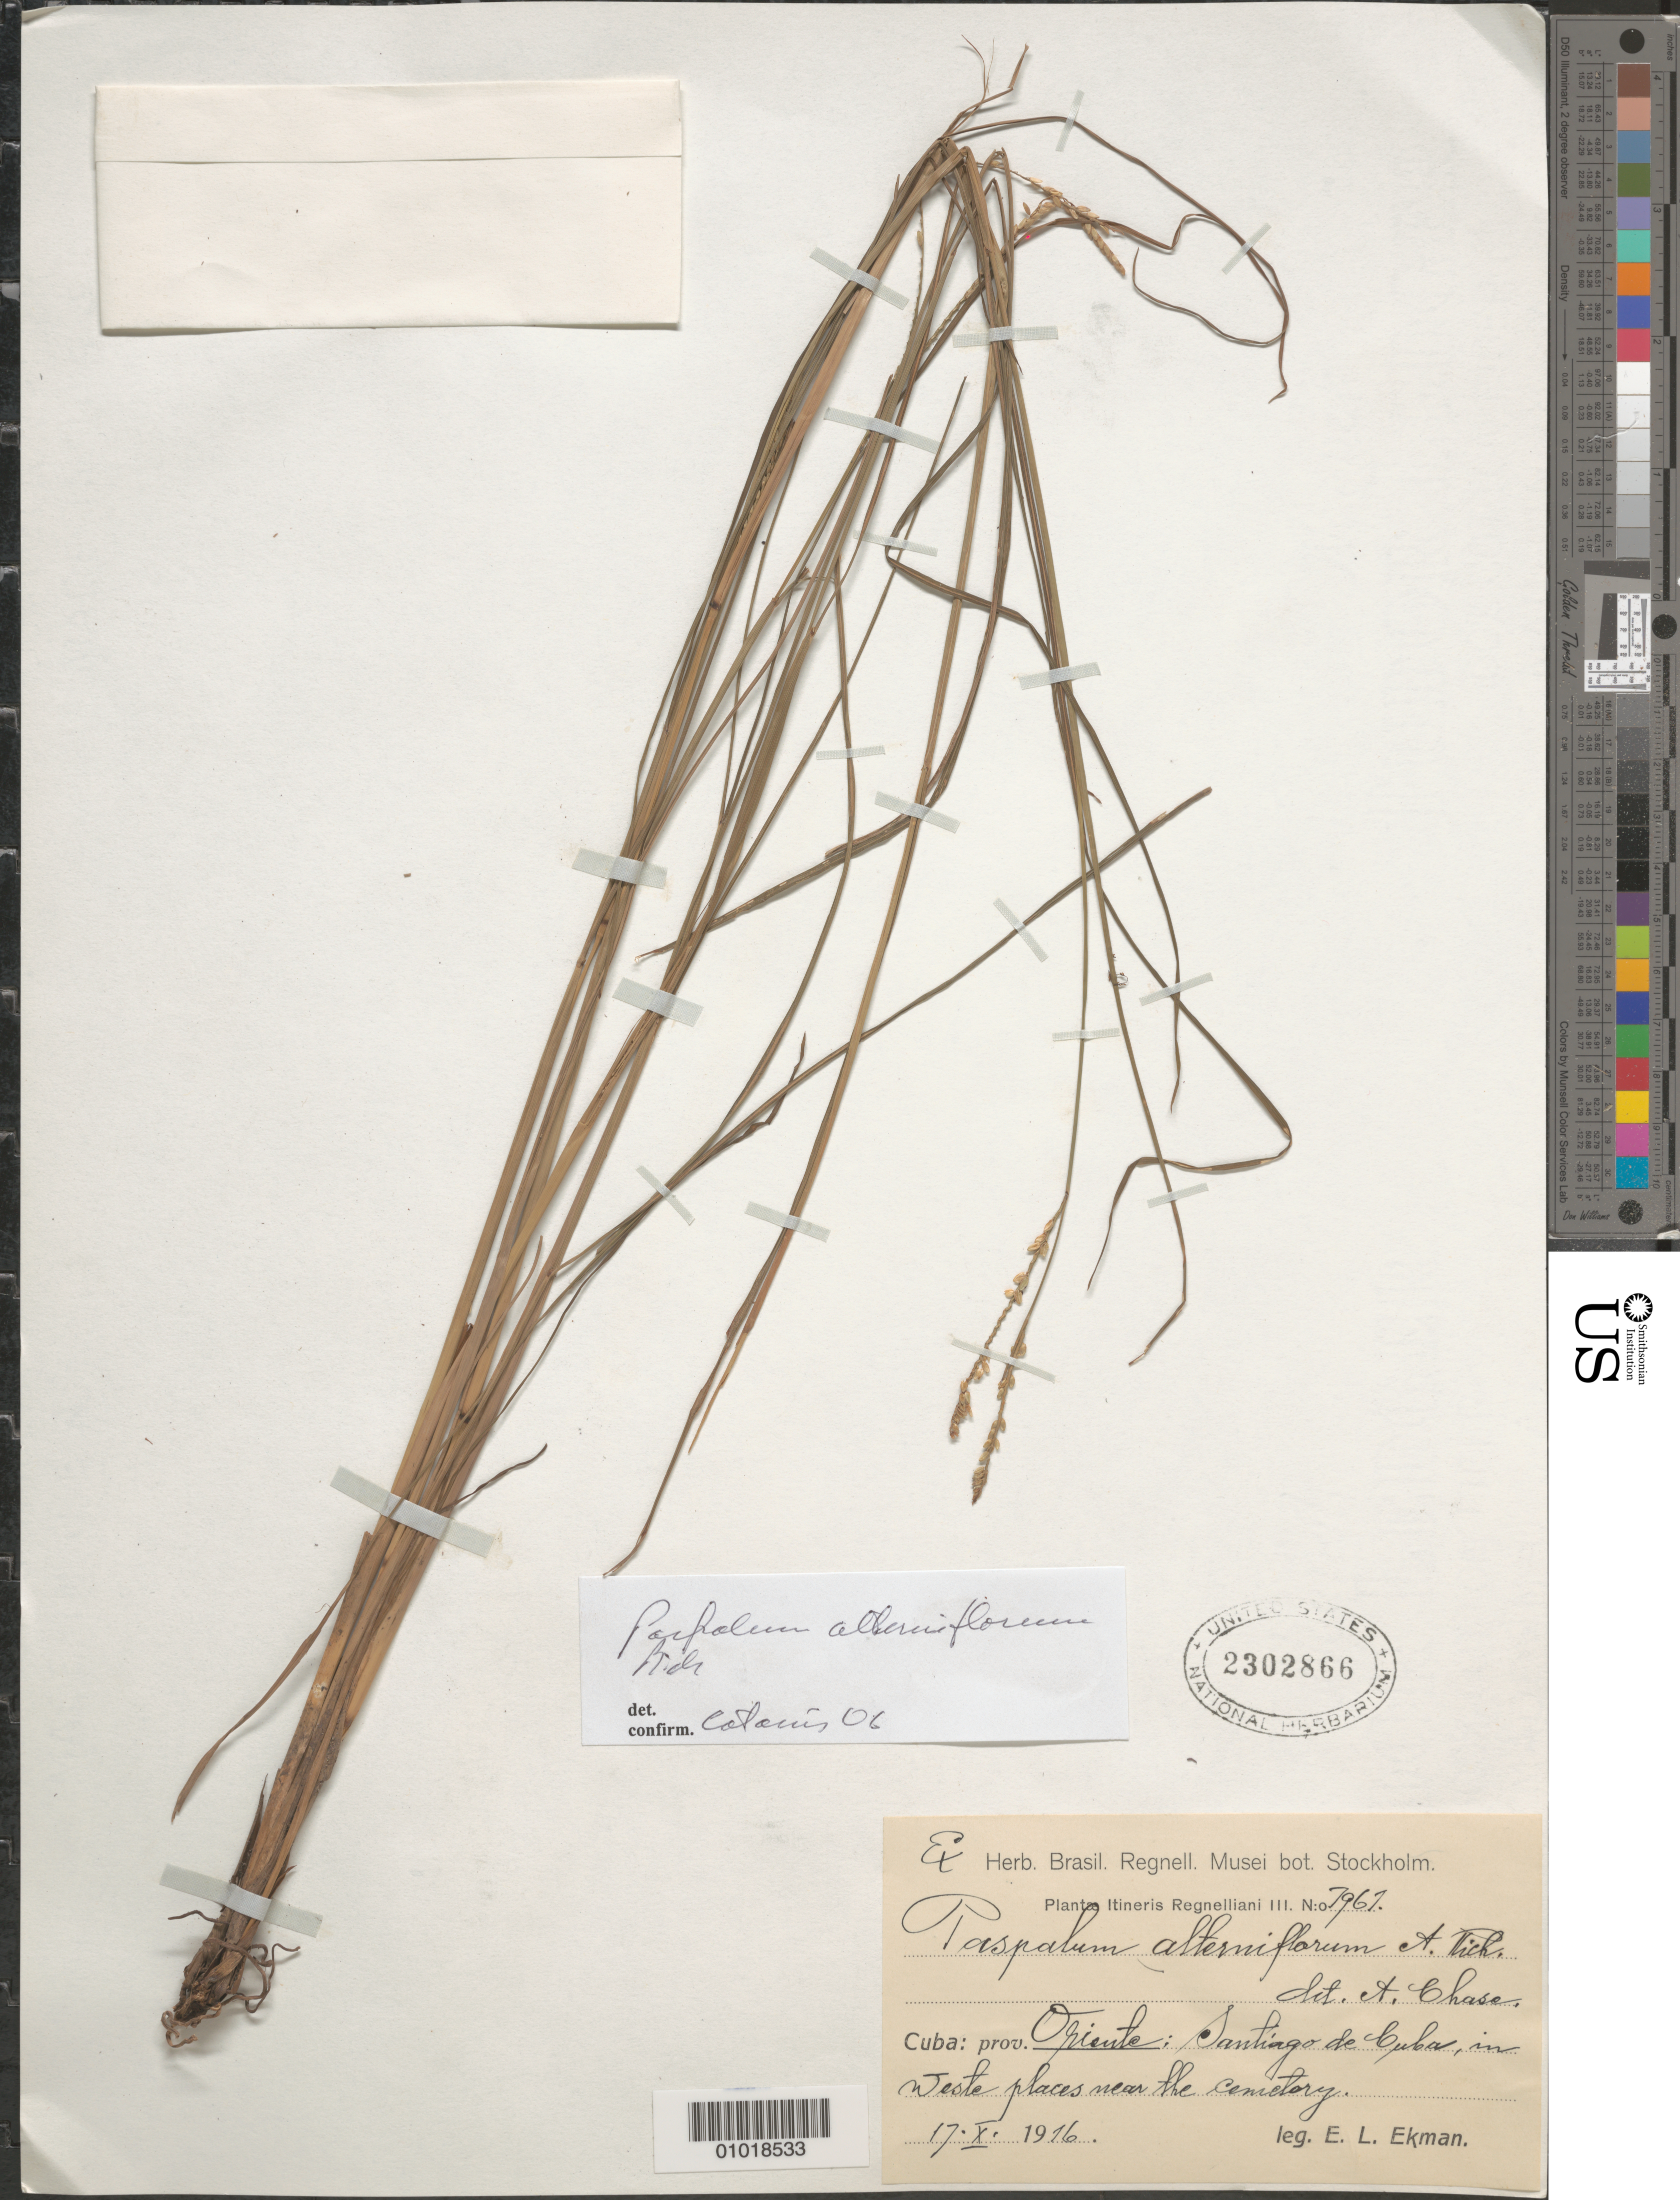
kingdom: Plantae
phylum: Tracheophyta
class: Liliopsida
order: Poales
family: Poaceae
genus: Paspalum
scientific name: Paspalum alterniflorum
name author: A. Rich.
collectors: E. L. Ekman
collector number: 7967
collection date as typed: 17 Oct 1916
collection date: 1916-10-17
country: Cuba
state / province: Santiago de Cuba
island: Cuba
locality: Santiago de Cub in waste places near the cemetary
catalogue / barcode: US 2302866